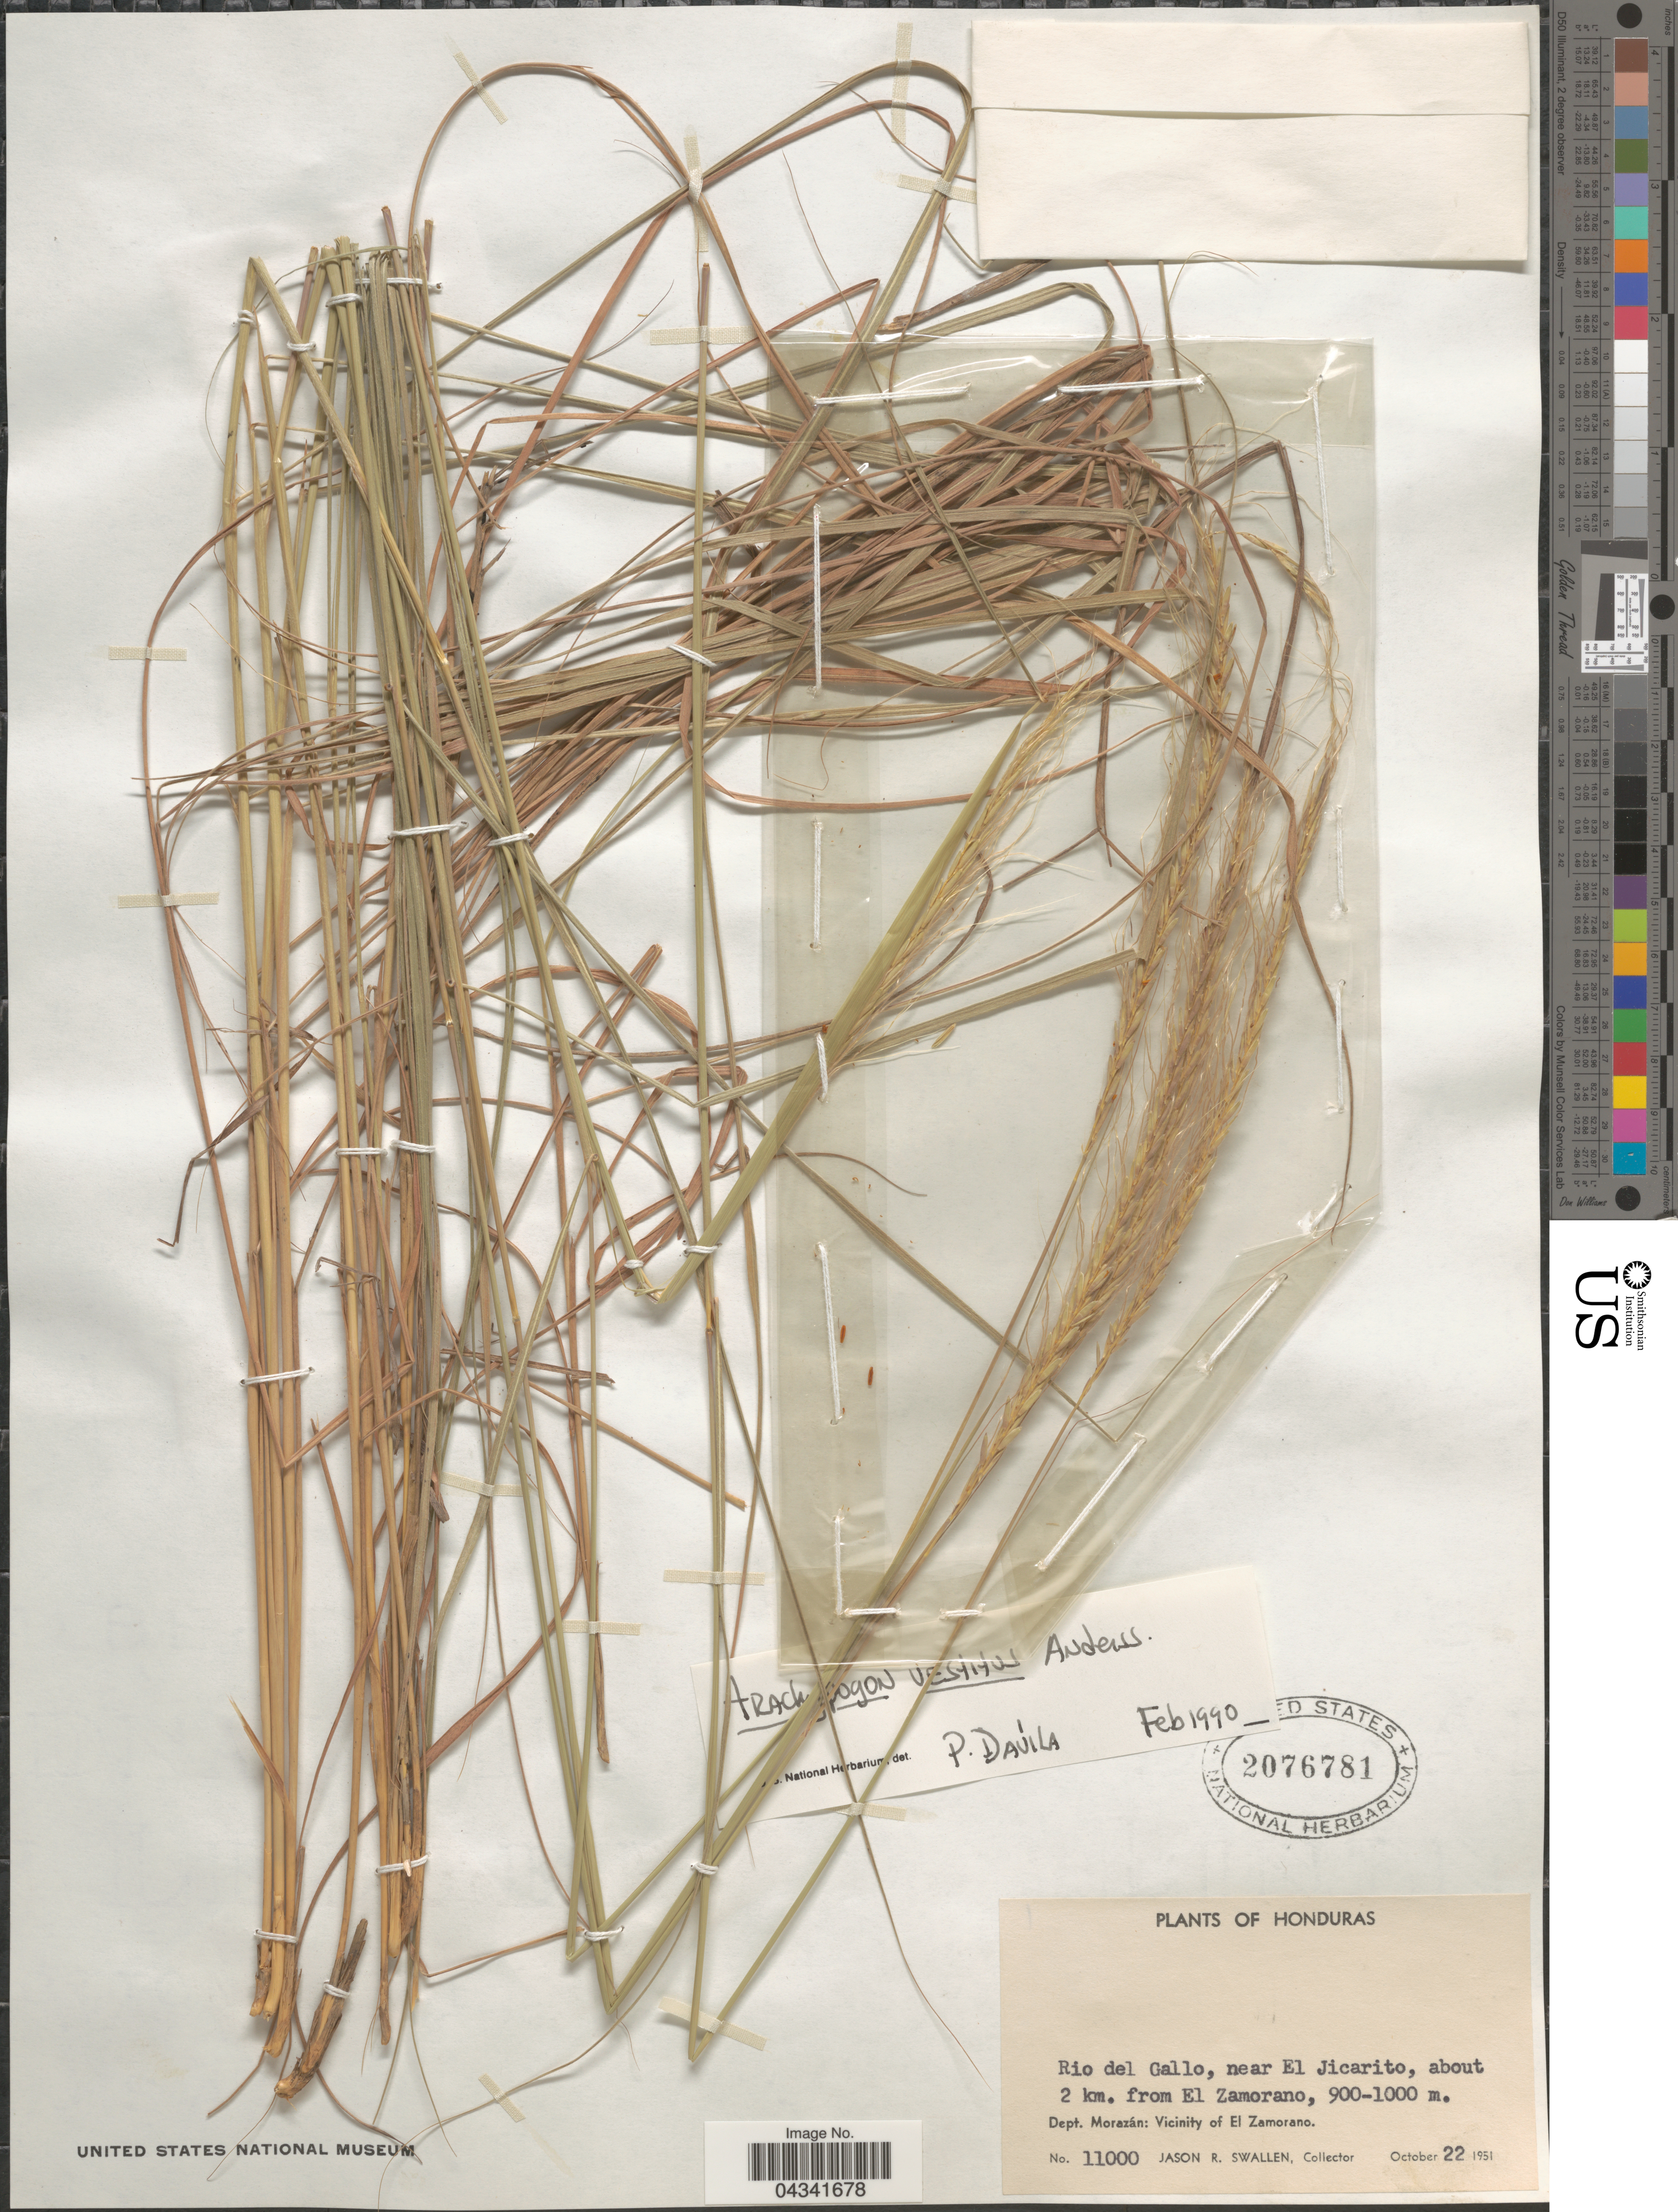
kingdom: Plantae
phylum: Tracheophyta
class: Liliopsida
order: Poales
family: Poaceae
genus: Trachypogon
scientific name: Trachypogon vestitus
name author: L. Andersson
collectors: J. R. Swallen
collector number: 11000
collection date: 1951-10-22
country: Honduras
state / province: Fco. Morazán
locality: Rio del Gallo, near El Jicarito, about 2 km. from El Zamorano. Dept. Morazán: Vicinity of El Zamorano.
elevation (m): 900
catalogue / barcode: US 2076781